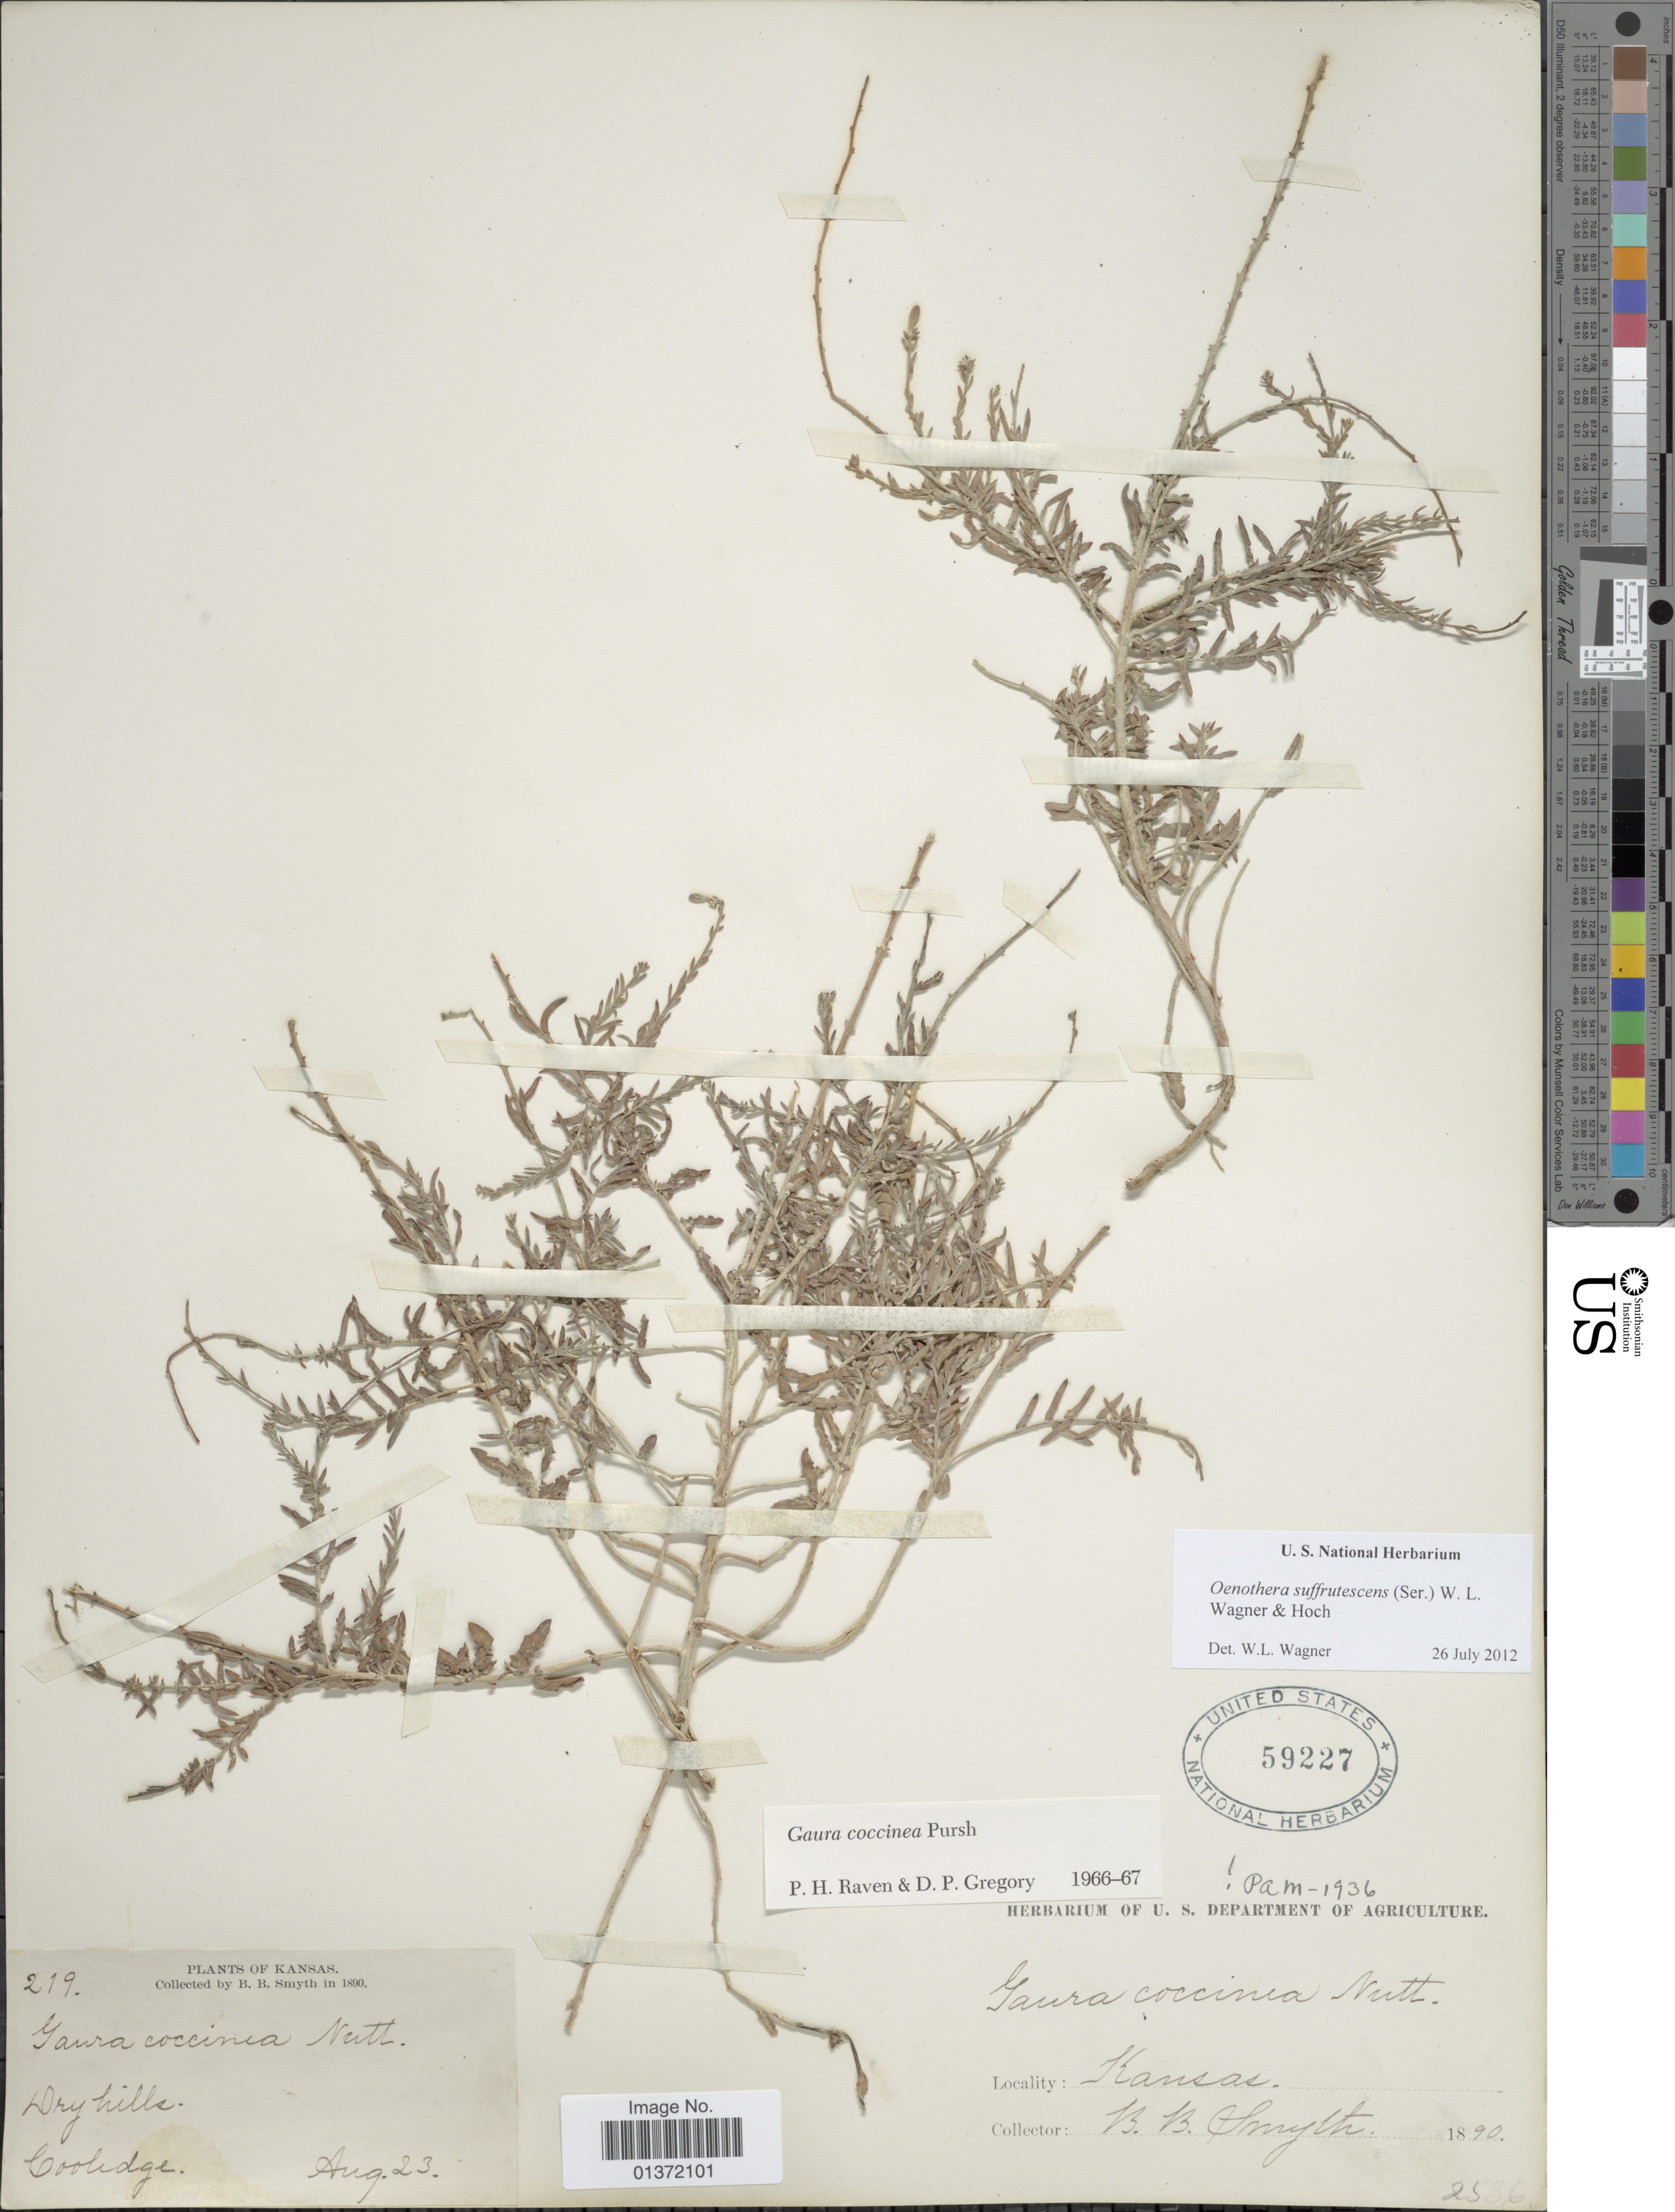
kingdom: Plantae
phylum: Tracheophyta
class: Magnoliopsida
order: Myrtales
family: Onagraceae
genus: Oenothera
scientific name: Oenothera suffrutescens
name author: (Ser.) W.L. Wagner & Hoch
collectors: B. Smyth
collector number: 219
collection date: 1890-08-23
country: United States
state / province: Kansas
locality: Coolidge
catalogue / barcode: US 59227